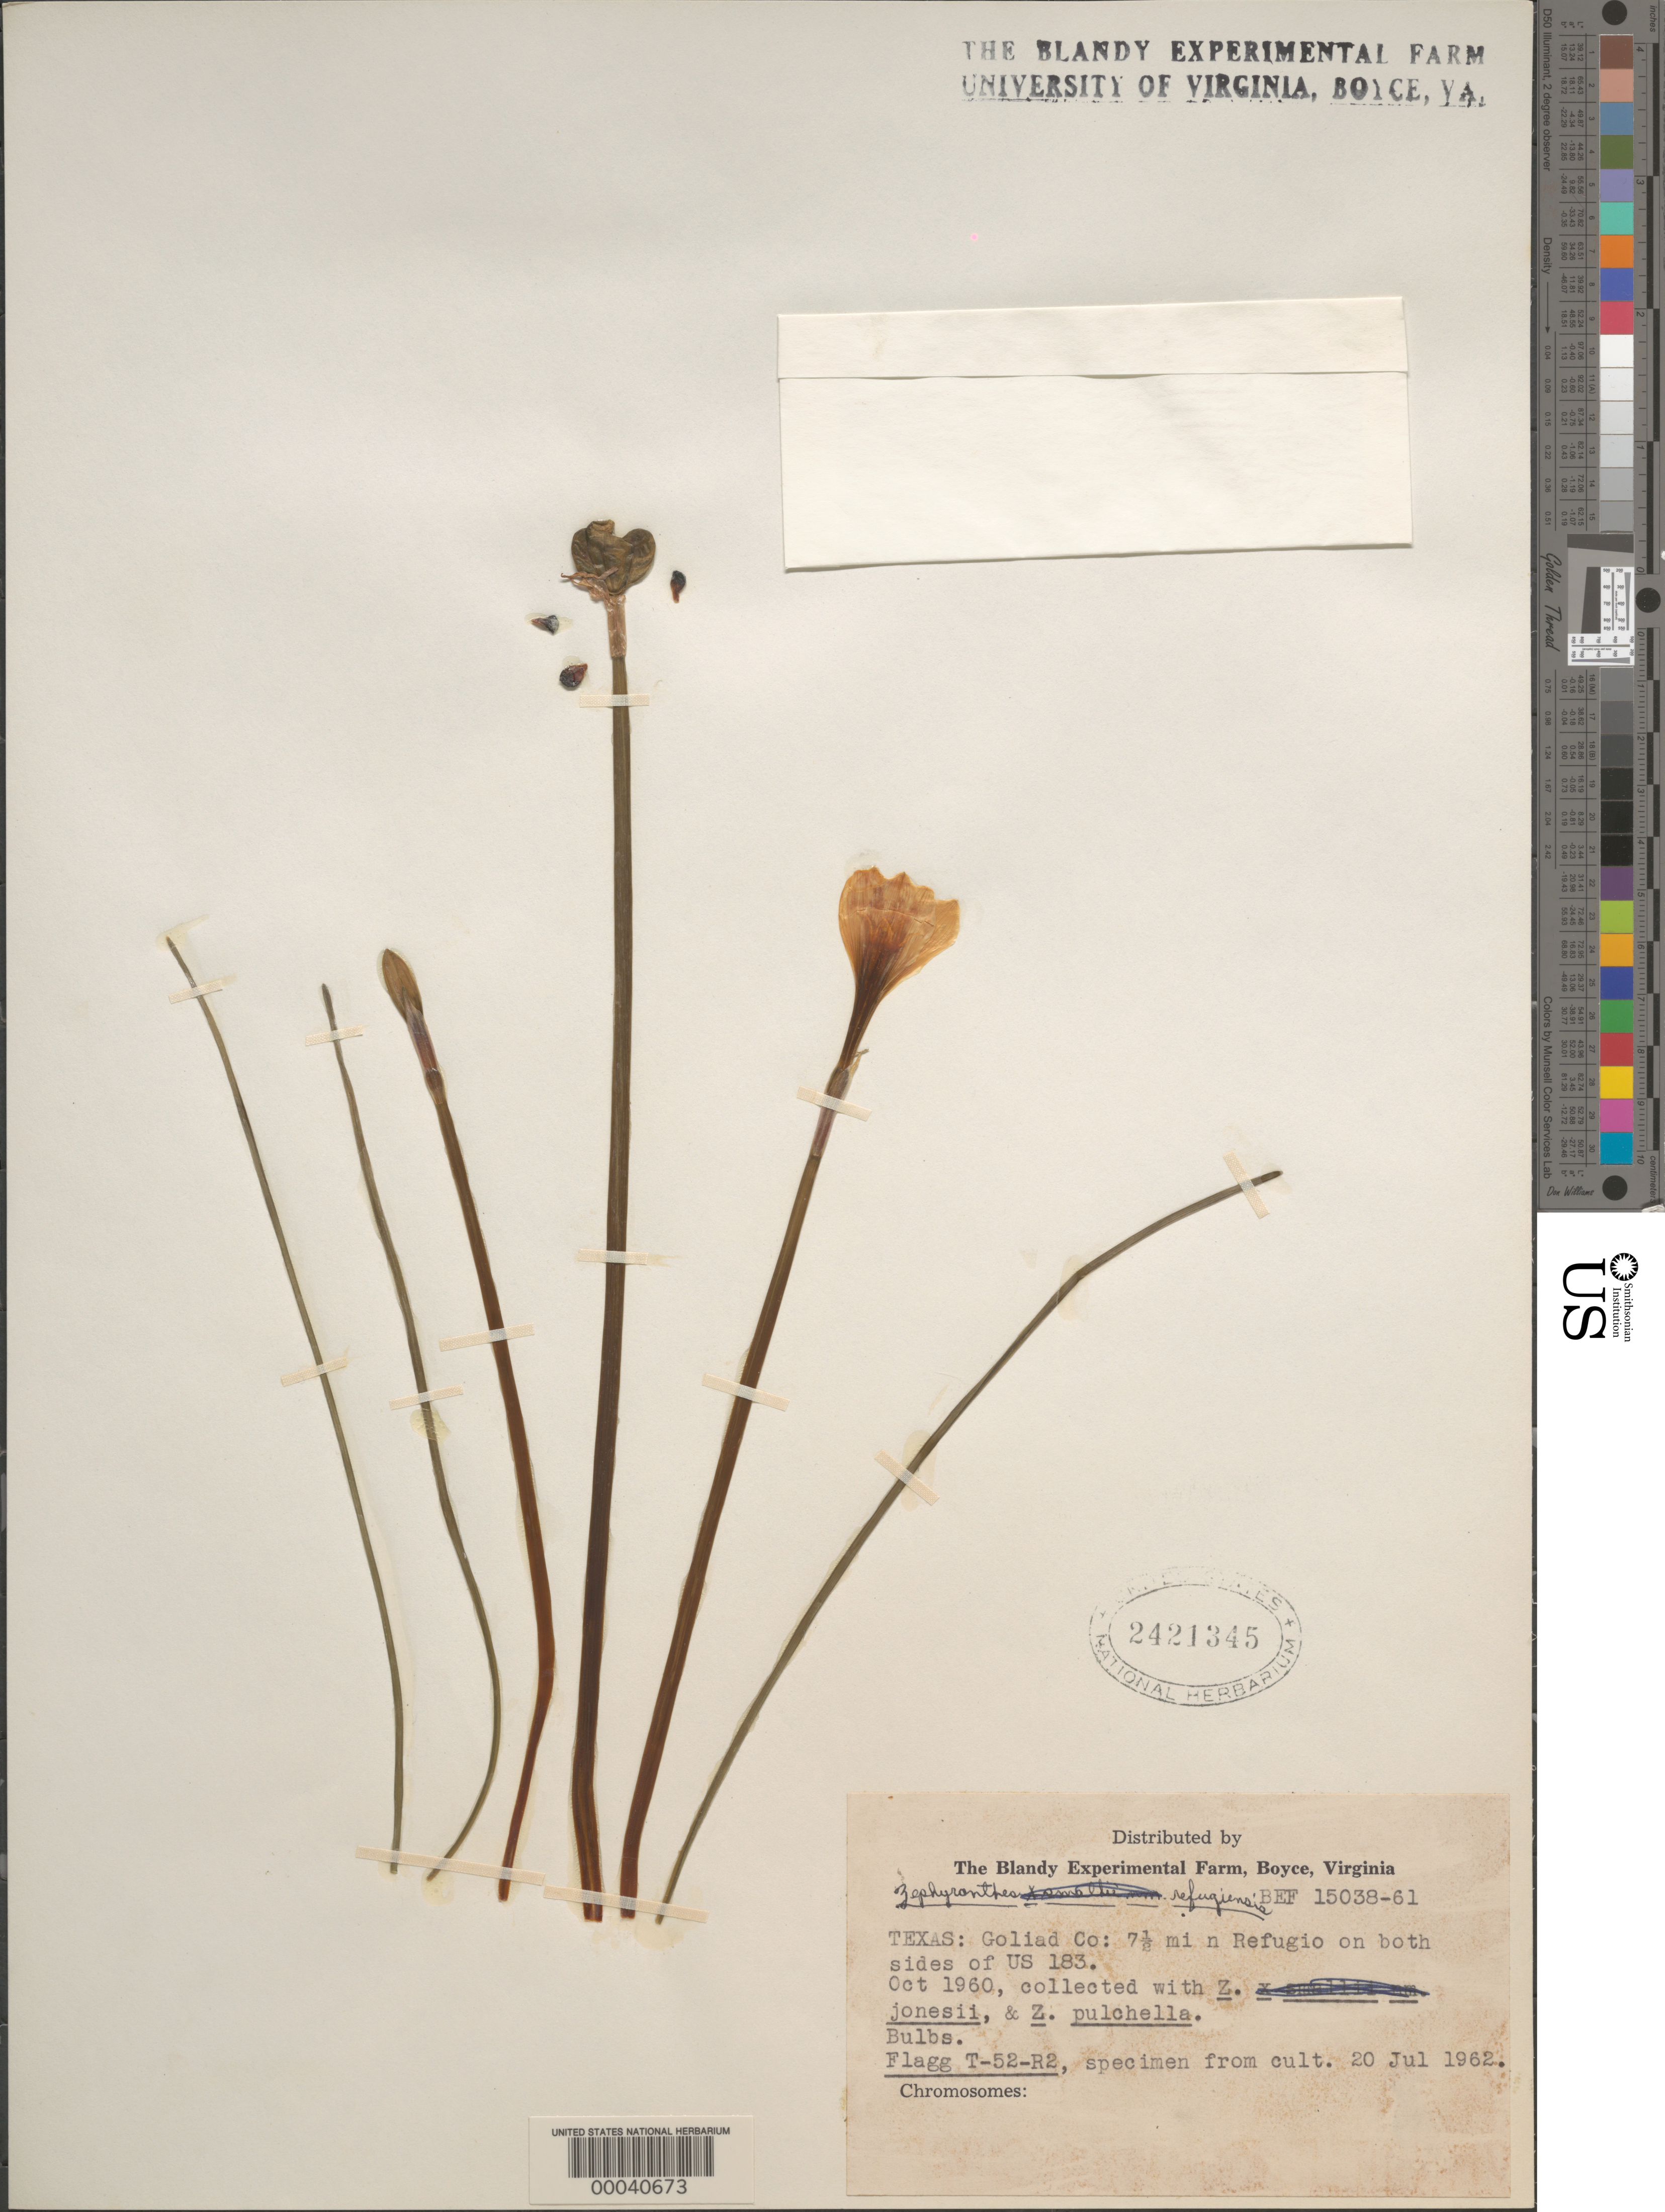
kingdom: Plantae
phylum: Tracheophyta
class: Liliopsida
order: Asparagales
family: Amaryllidaceae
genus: Zephyranthes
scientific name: Zephyranthes refugiensis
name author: F.B. Jones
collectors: R. O. Flagg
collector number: T-52-r2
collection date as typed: Oct 1960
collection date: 1960-10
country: United States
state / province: Texas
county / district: Goliad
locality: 7.5 mi. n of refugio on both sides of u.s. 183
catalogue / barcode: US 2421345